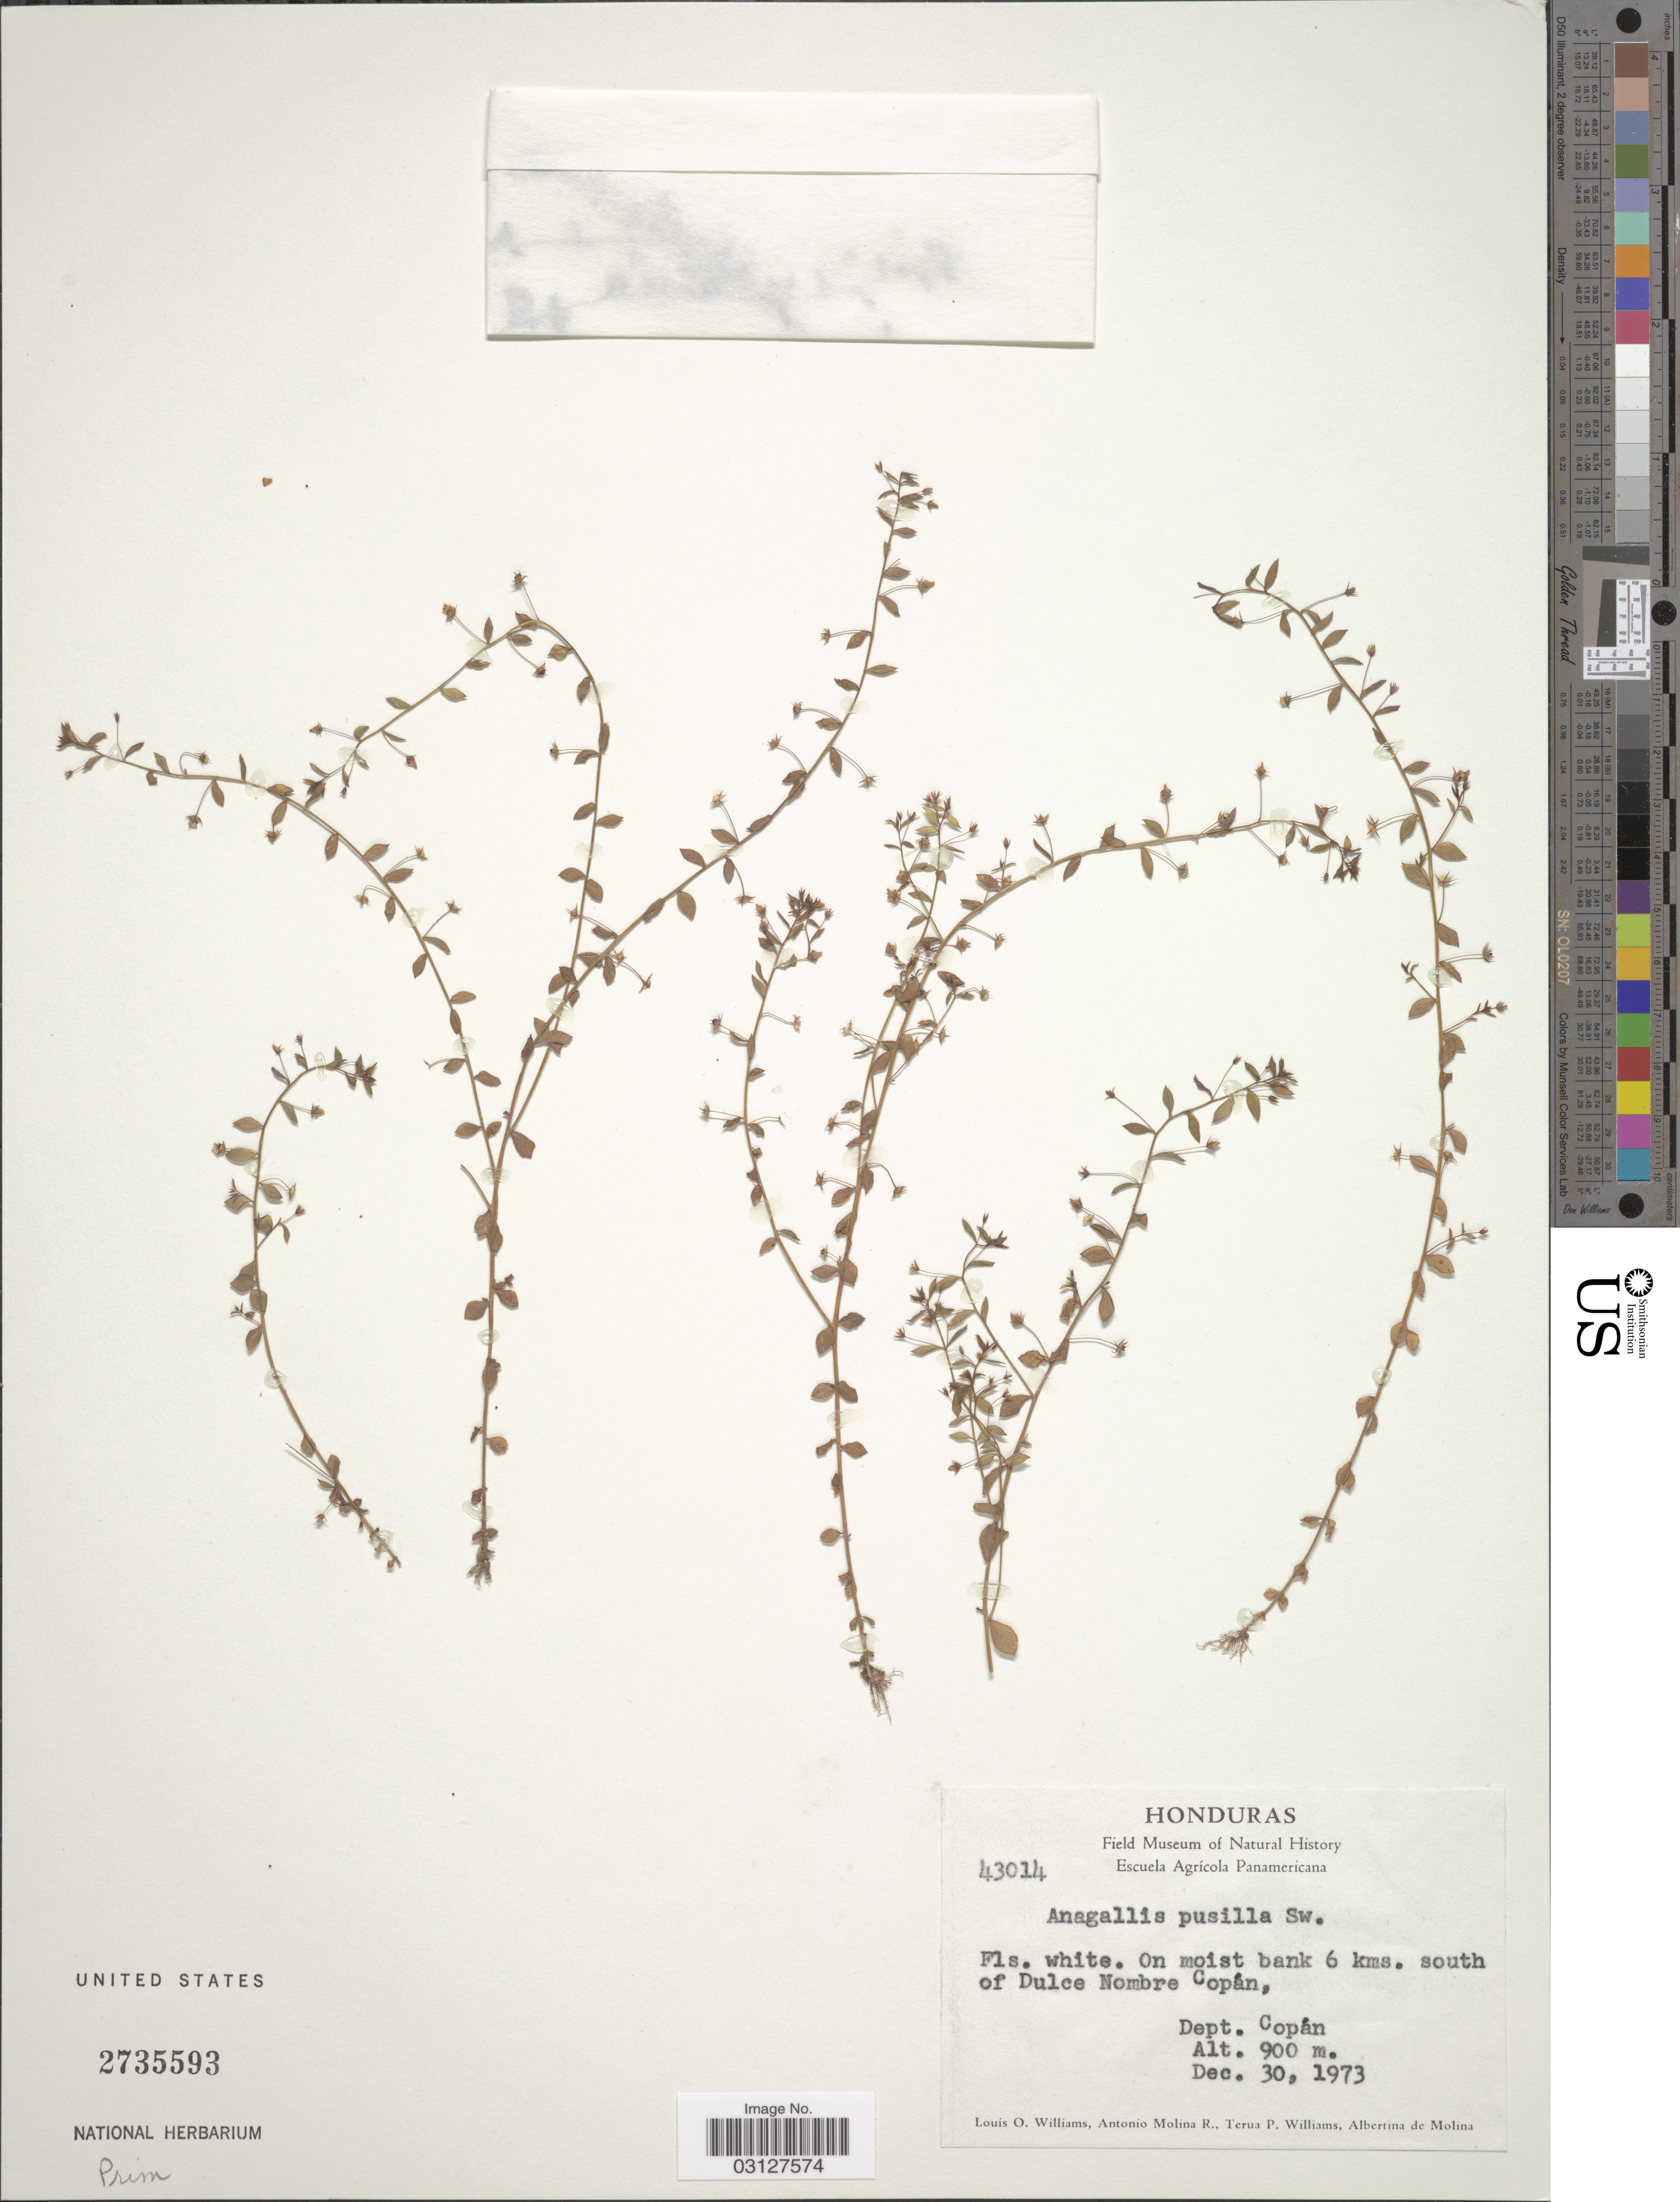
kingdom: Plantae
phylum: Tracheophyta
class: Magnoliopsida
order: Ericales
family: Primulaceae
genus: Anagallis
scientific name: Anagallis pusilla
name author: Salisb.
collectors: L. O. Williams, A. Molina R., T. Williams & A. R. Molina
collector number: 43014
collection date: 1973-12-30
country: Honduras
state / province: Copán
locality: On moist bank 6 kms. south of Dulces Nombre Copán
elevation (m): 900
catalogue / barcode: US 2735593